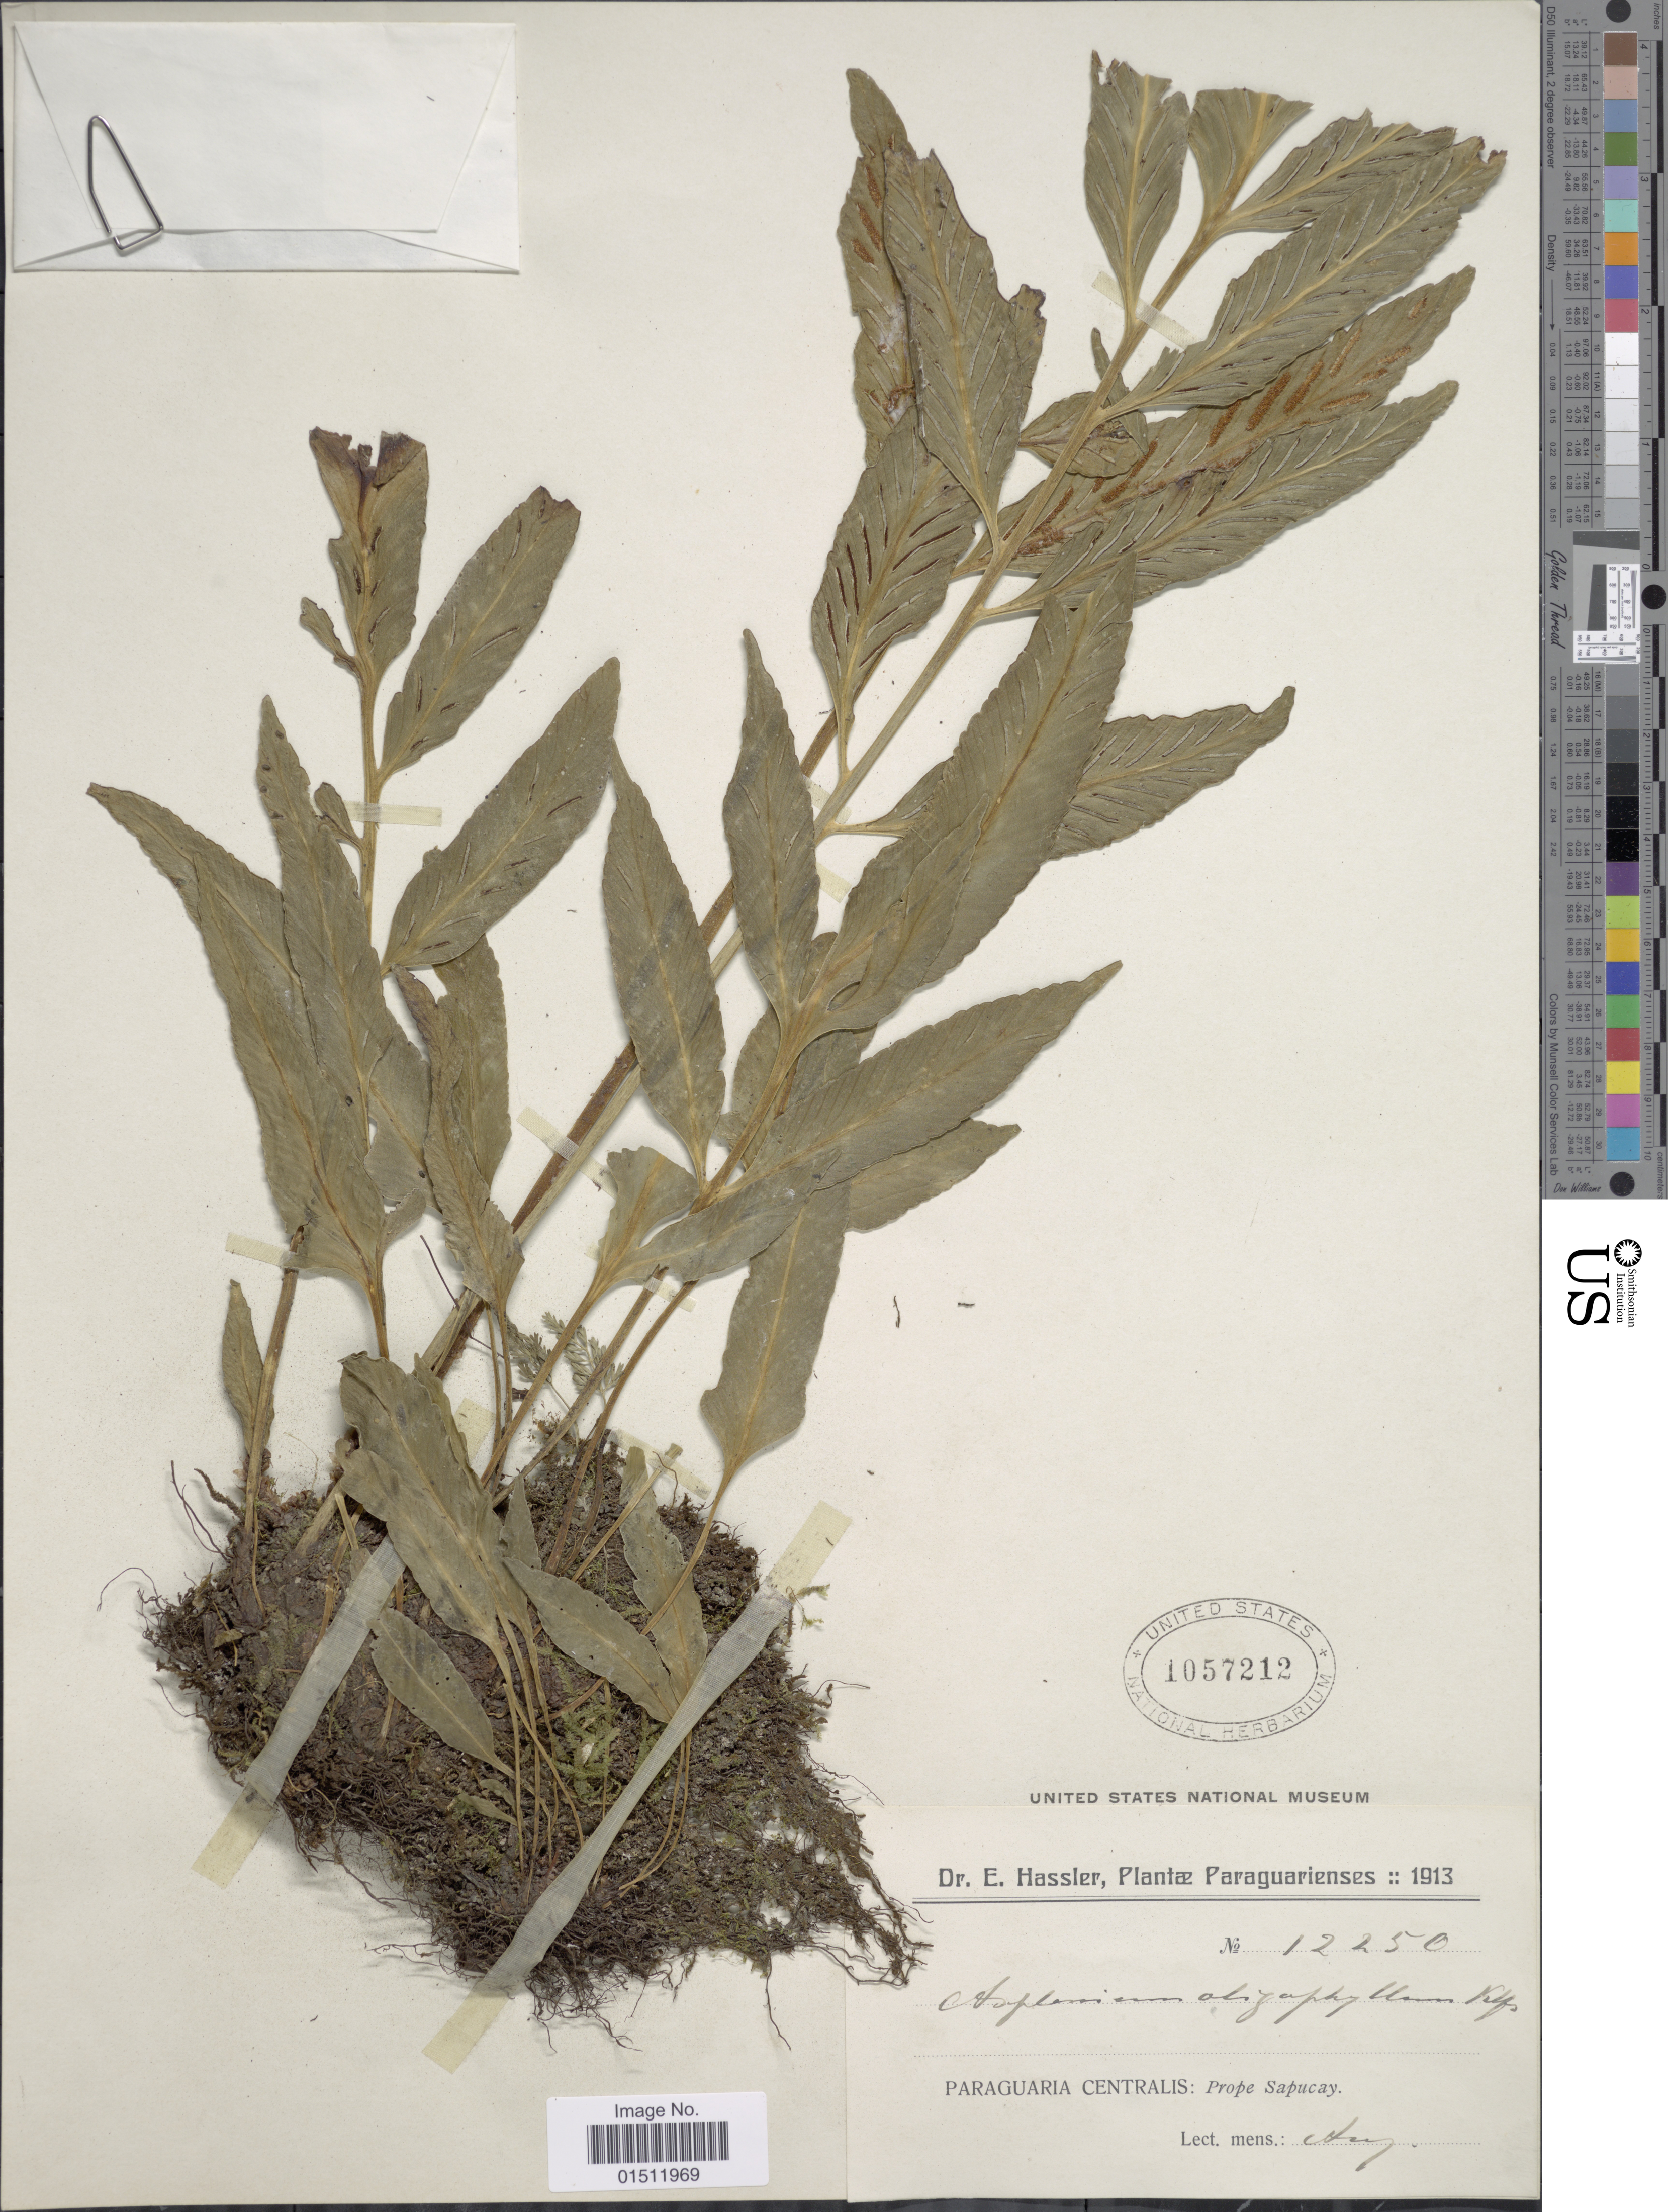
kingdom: Plantae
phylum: Tracheophyta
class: Polypodiopsida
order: Polypodiales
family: Aspleniaceae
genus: Asplenium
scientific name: Asplenium oligophyllum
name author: Kaulf.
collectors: E. Hassler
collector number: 12250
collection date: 1913-08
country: Paraguay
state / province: Paraguari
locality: Paraguari Centrales:Prope Sapucay.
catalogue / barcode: US 1057212